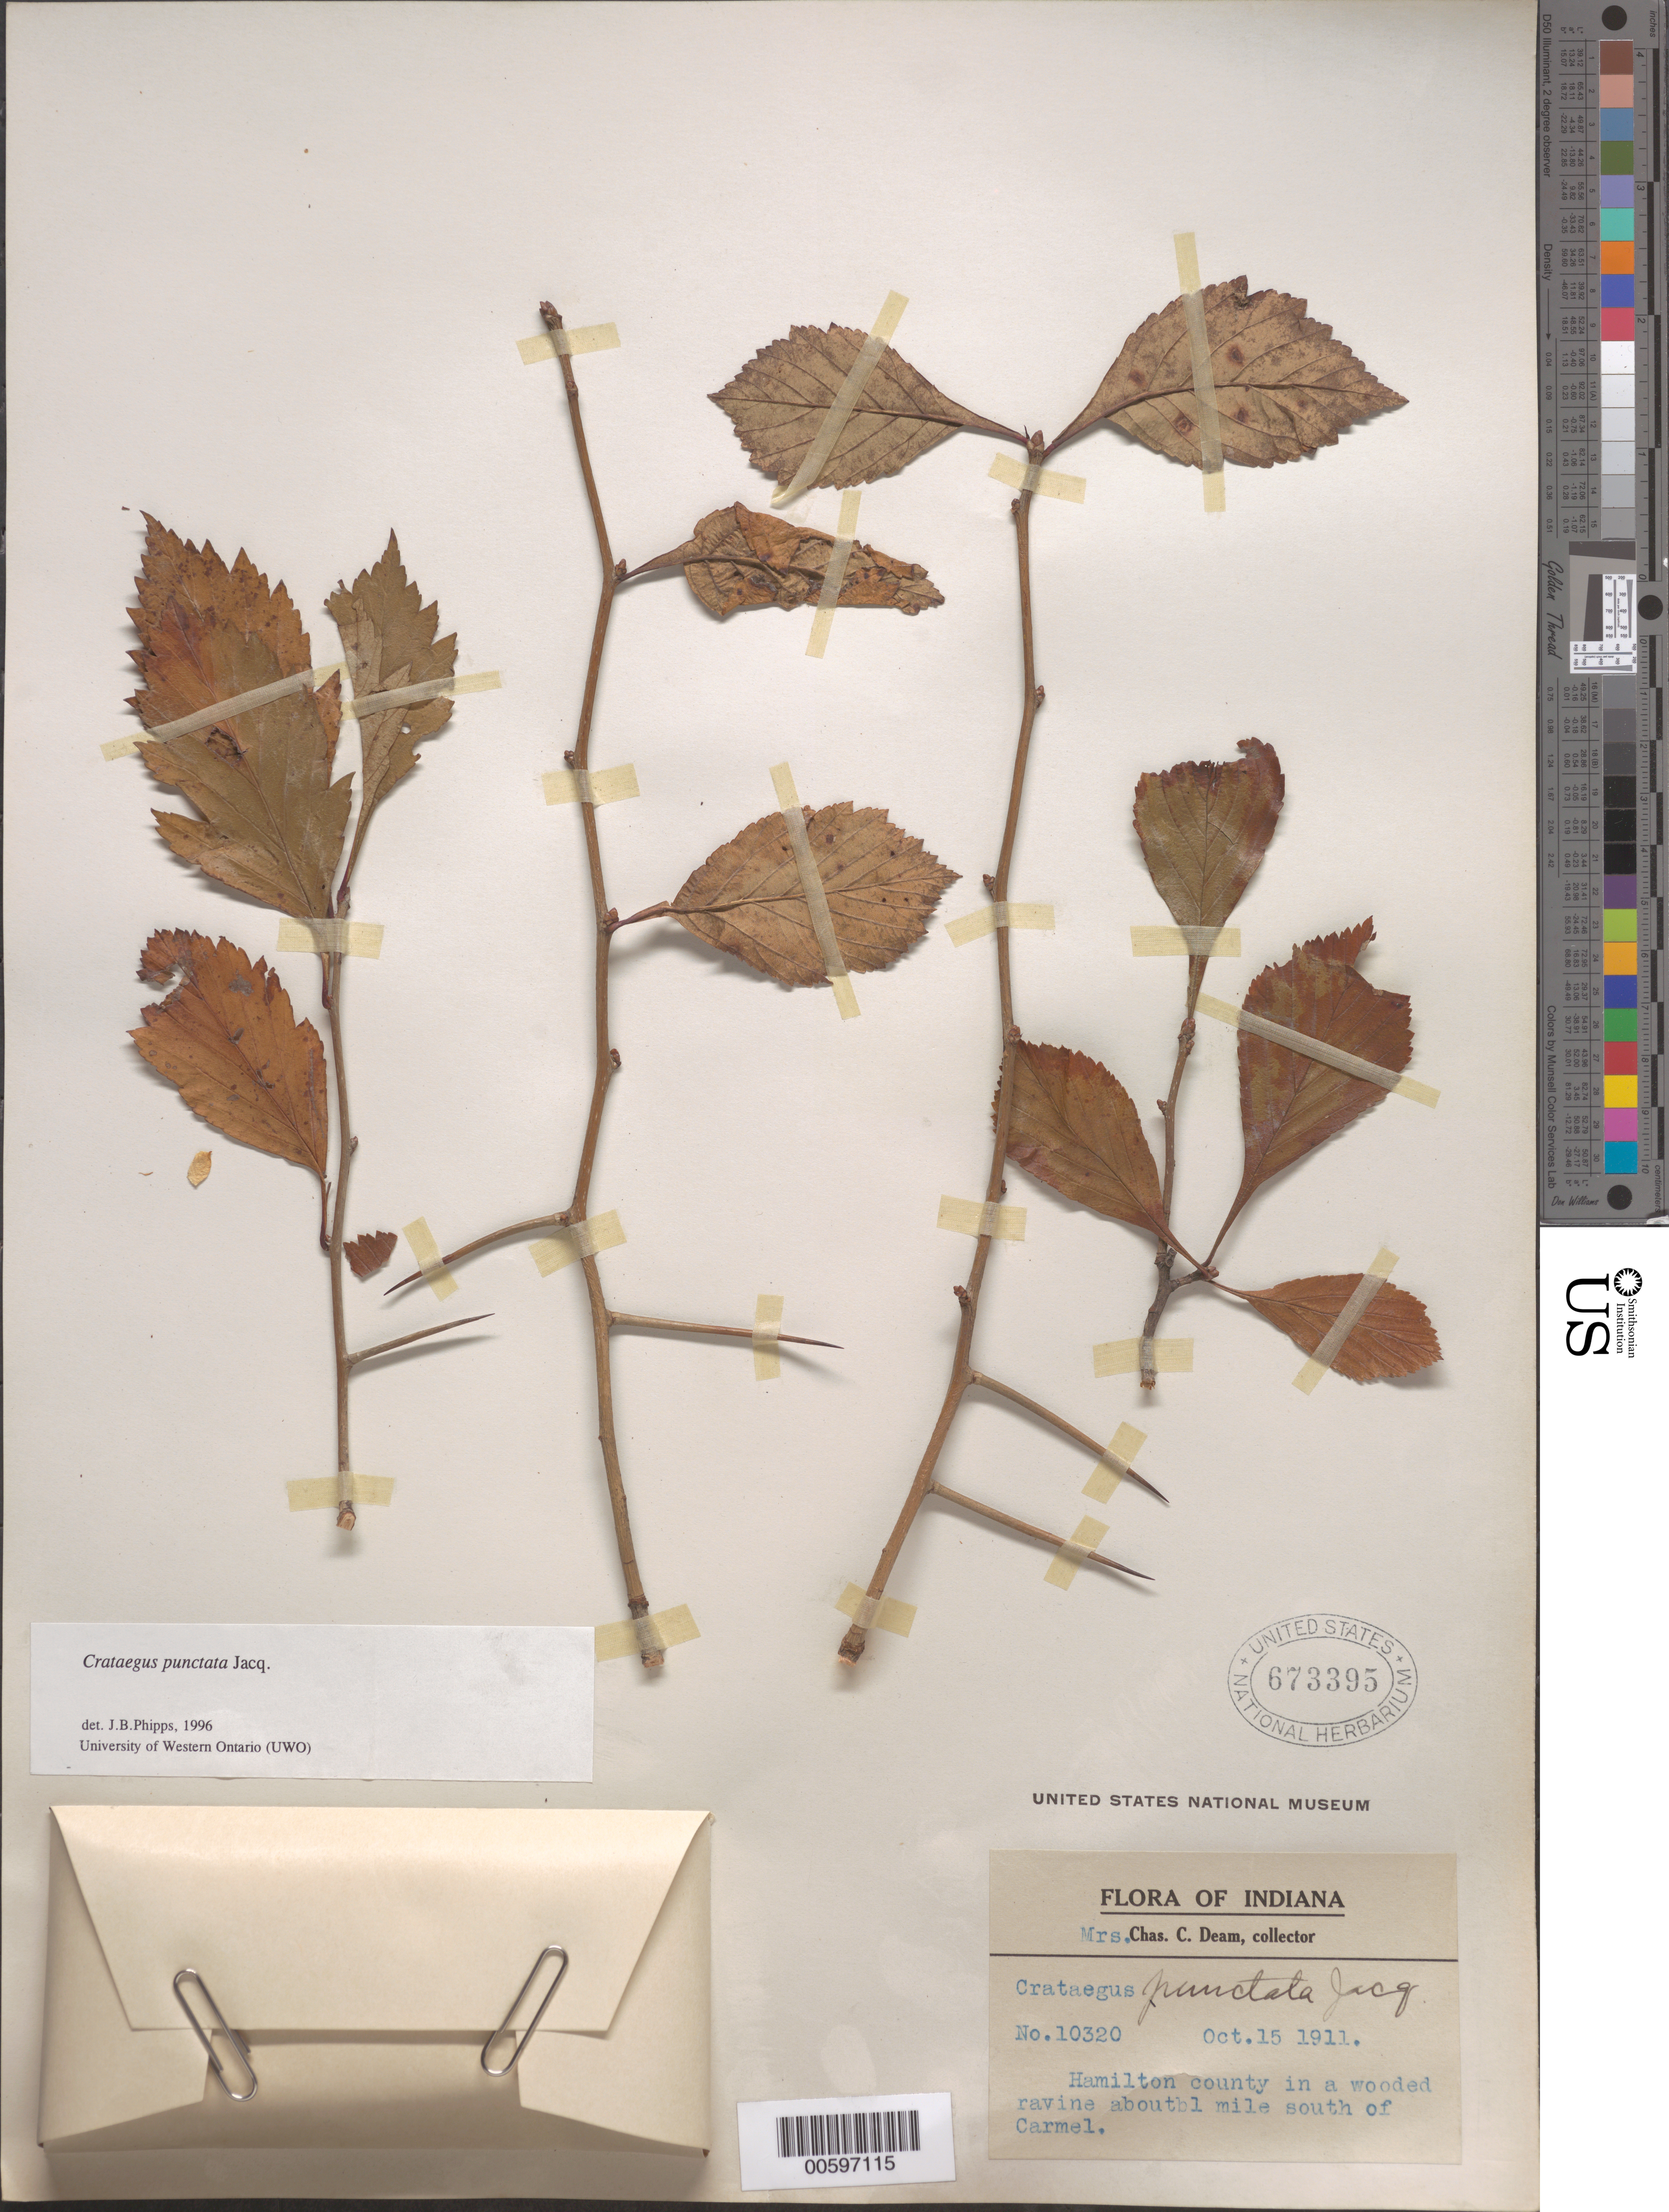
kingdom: Plantae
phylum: Tracheophyta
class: Magnoliopsida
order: Rosales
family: Rosaceae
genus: Crataegus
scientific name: Crataegus punctata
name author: Jacq.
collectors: C. C. Deam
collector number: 10320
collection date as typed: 15 Oct 1911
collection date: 1911-10-15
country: United States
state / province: Indiana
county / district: Hamilton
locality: About 1 mile S of Carmel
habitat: Wooded ravine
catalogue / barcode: US 673395